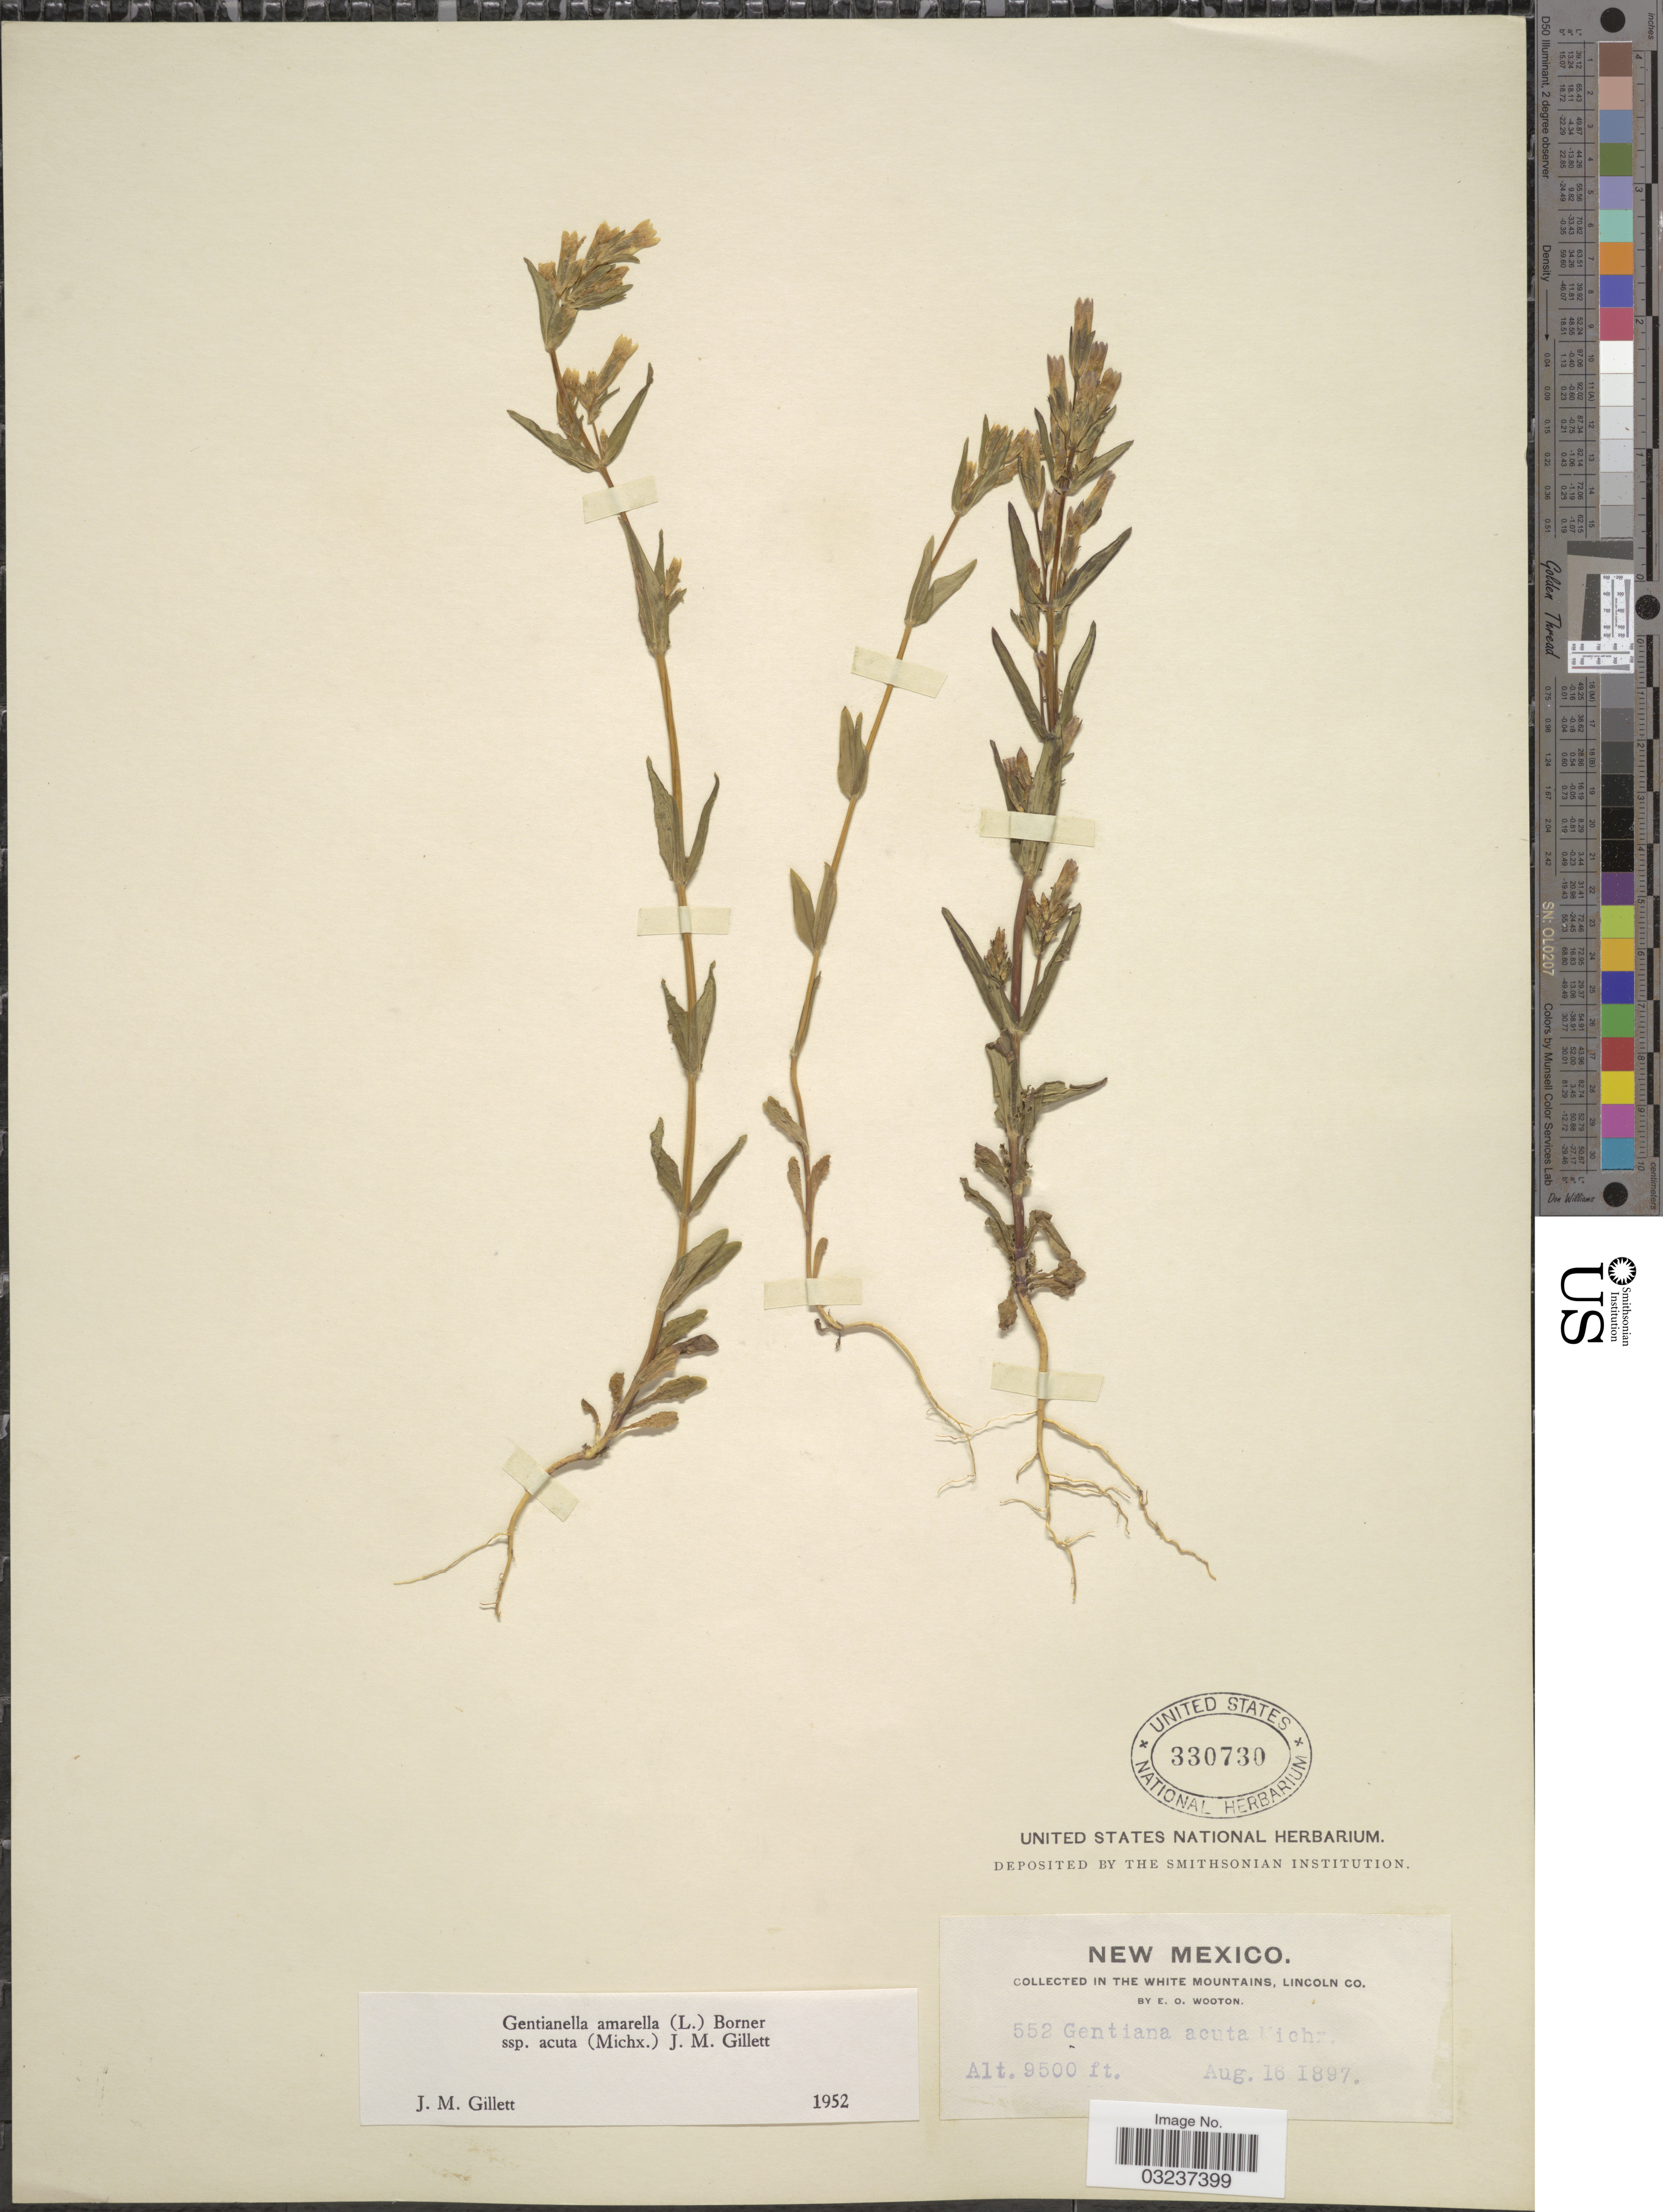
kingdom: Plantae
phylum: Tracheophyta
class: Magnoliopsida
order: Gentianales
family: Gentianaceae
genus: Gentianella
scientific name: Gentianella amarella subsp. acuta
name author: (Michx.) J.M. Gillett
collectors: E. O. Wooton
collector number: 552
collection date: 1897-08-16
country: United States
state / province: New Mexico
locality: The White Mountains, Lincoln Co.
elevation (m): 2896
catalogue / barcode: US 330730